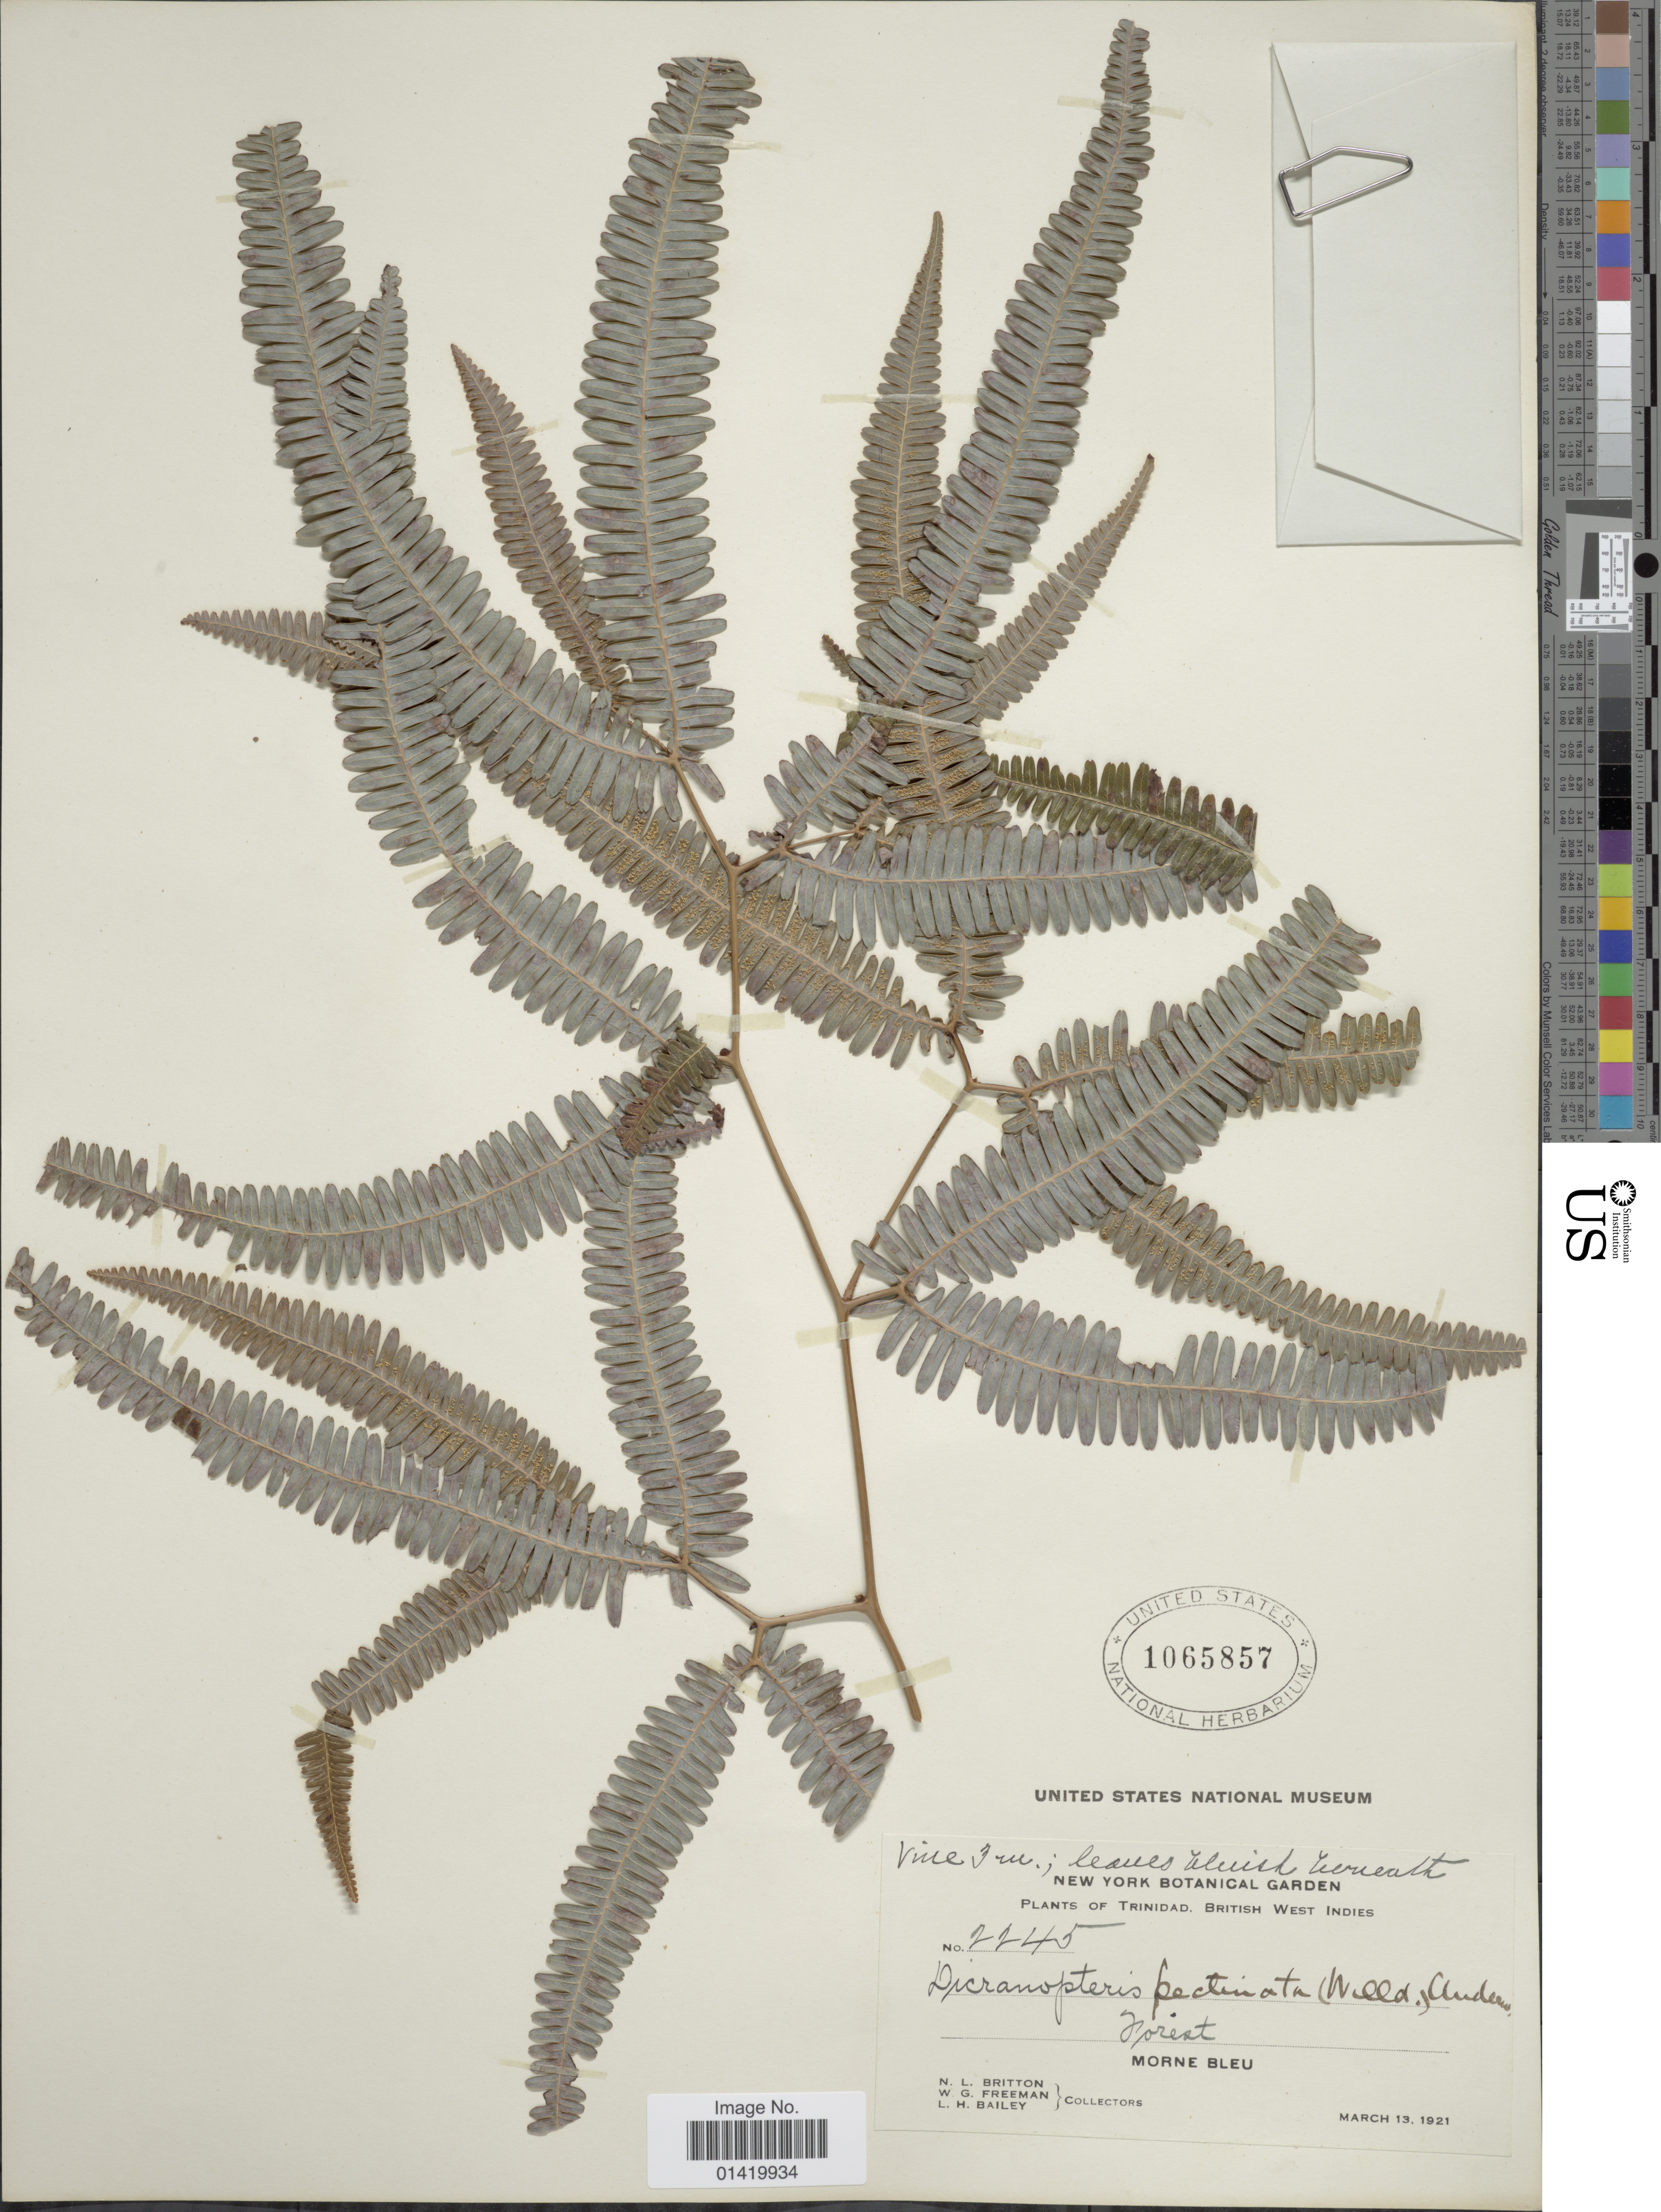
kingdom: Plantae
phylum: Tracheophyta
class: Polypodiopsida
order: Gleicheniales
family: Gleicheniaceae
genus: Gleichenella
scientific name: Gleichenella pectinata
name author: (Willd.) Ching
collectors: N. Britton, W. Freeman & L. H. Bailey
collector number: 2245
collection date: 1921-03-13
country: Trinidad and Tobago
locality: Trinidad, British West Indies, Forest, Morne Blue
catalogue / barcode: US 1065857